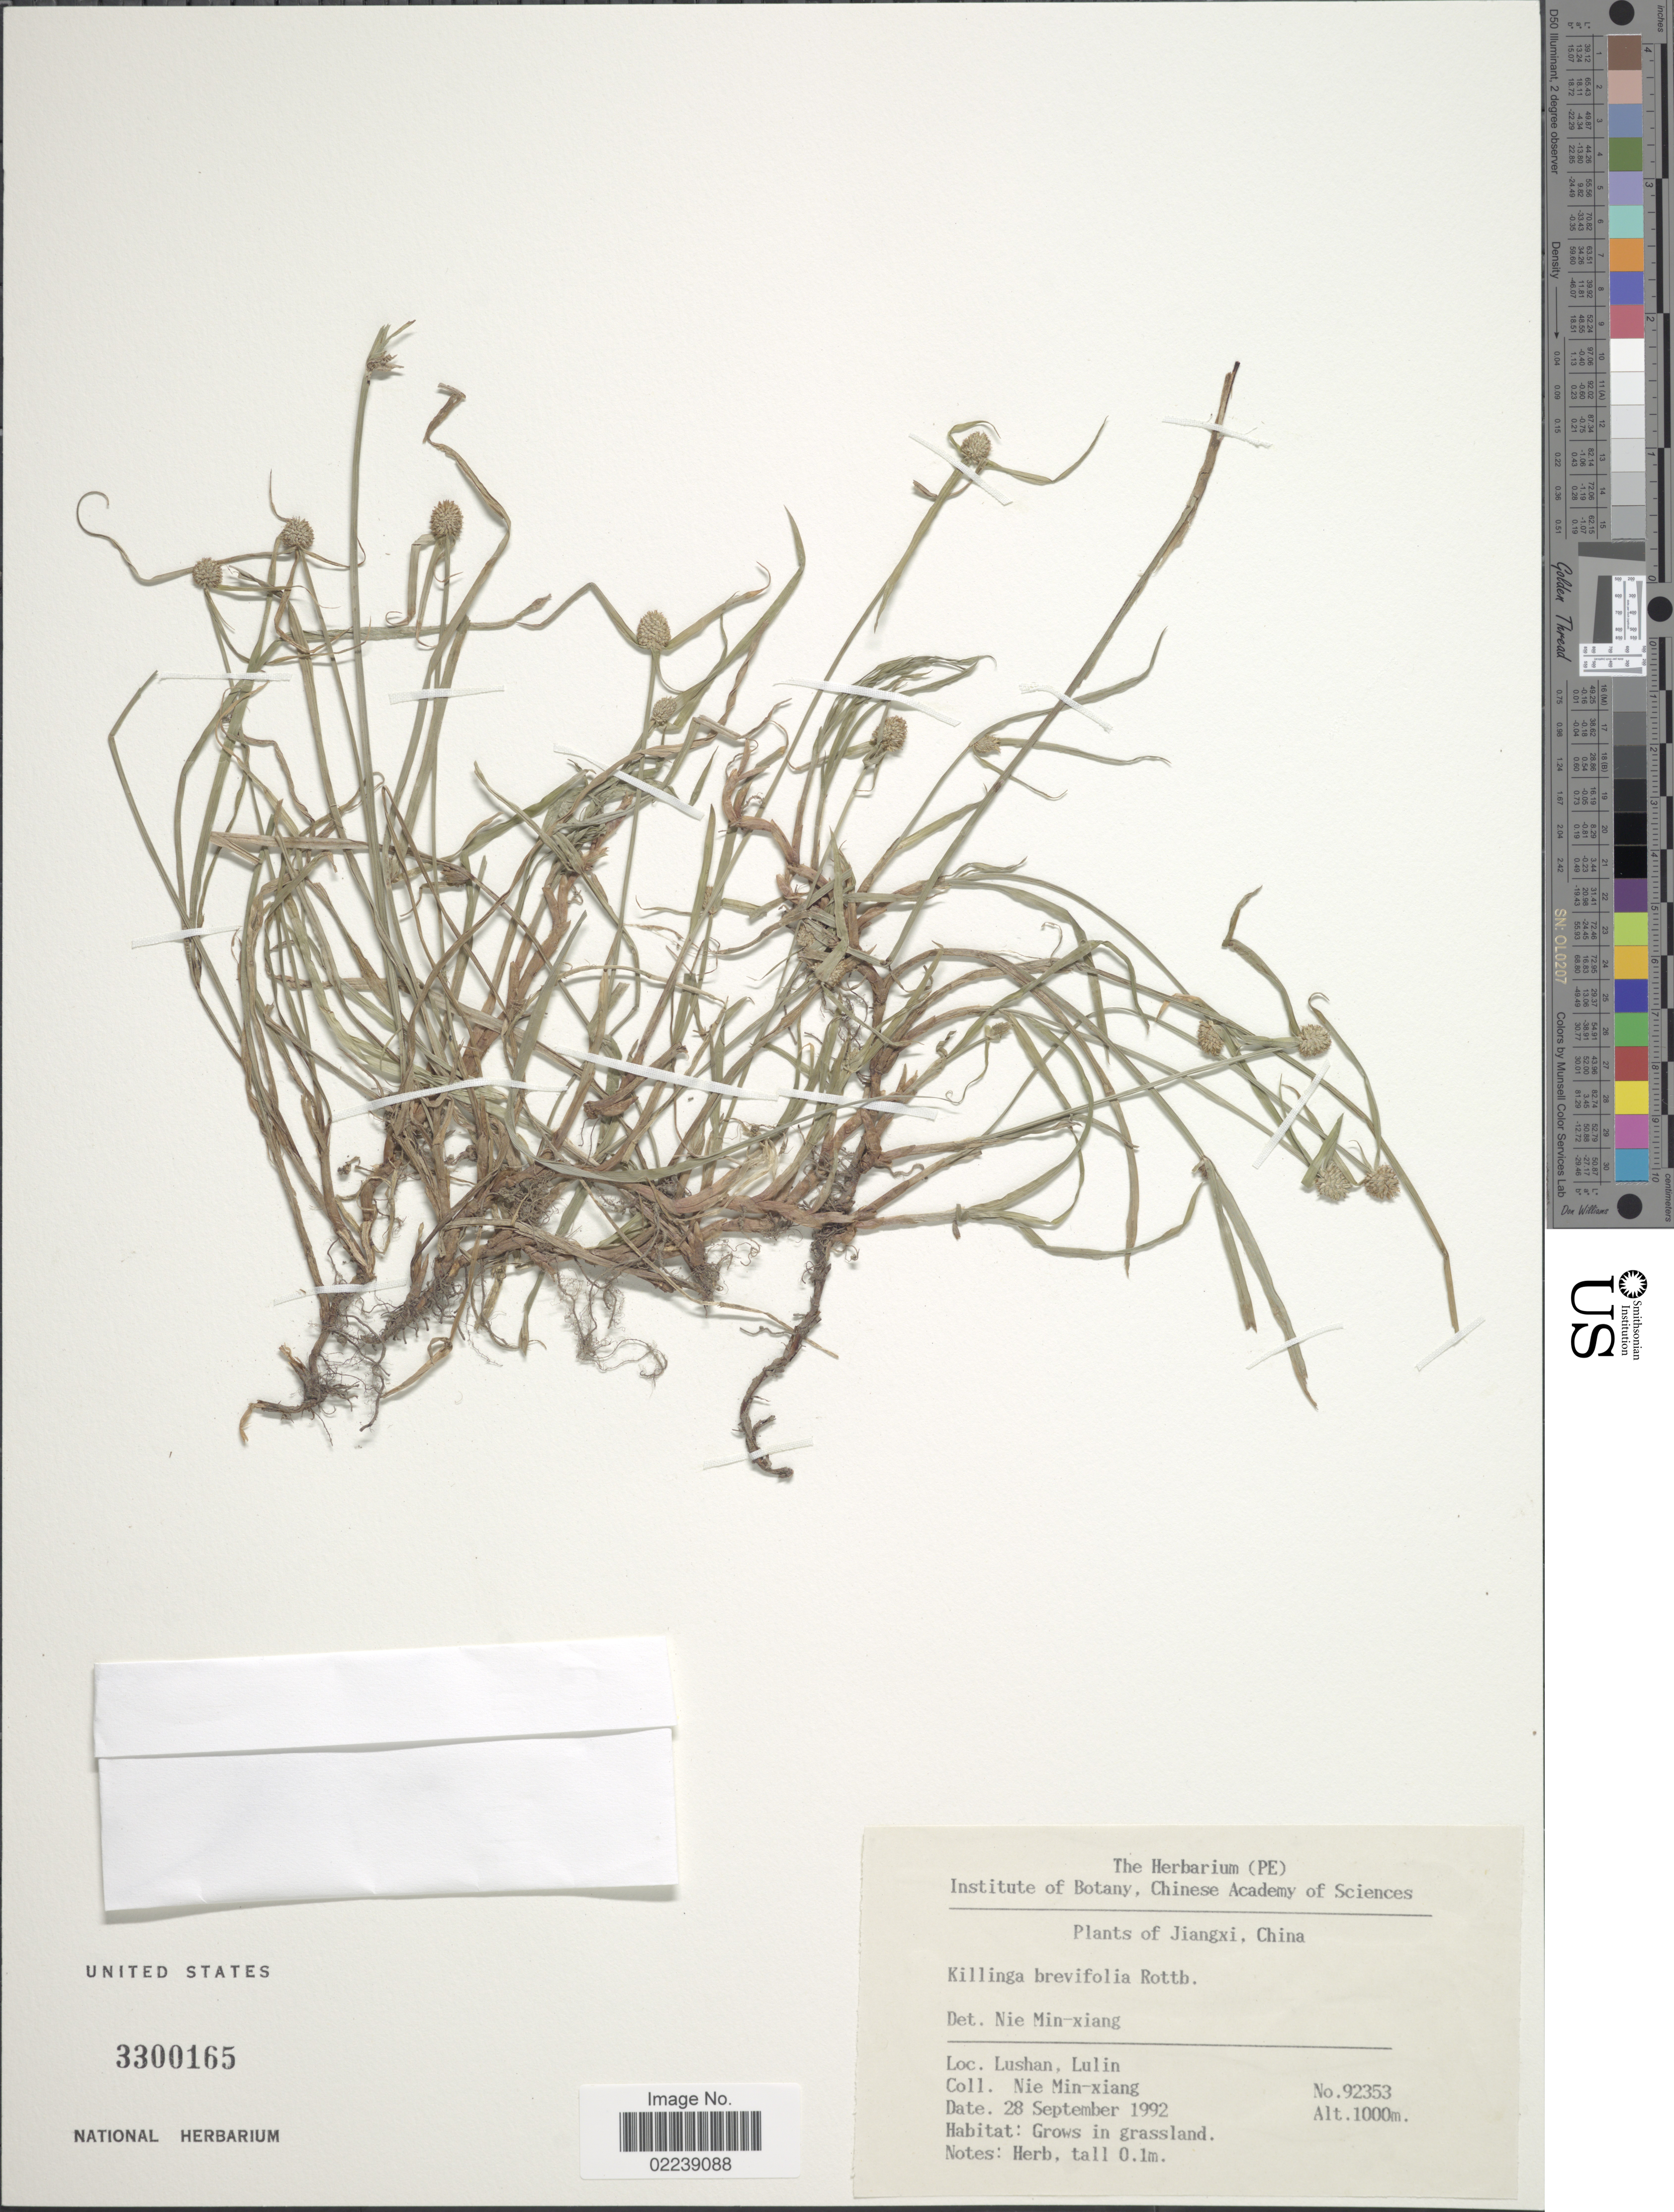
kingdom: Plantae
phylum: Tracheophyta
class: Liliopsida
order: Poales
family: Cyperaceae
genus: Cyperus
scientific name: Cyperus brevifolioides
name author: Thieret & Delahouss.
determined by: Strong, M. T., (US), Smithsonian Institution - National Museum of Natural History (UNITED STATES)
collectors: M. Nie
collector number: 92353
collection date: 1992-09-28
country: China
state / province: Jiangxi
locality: Lushan, Lulin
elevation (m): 1000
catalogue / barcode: US 3300165